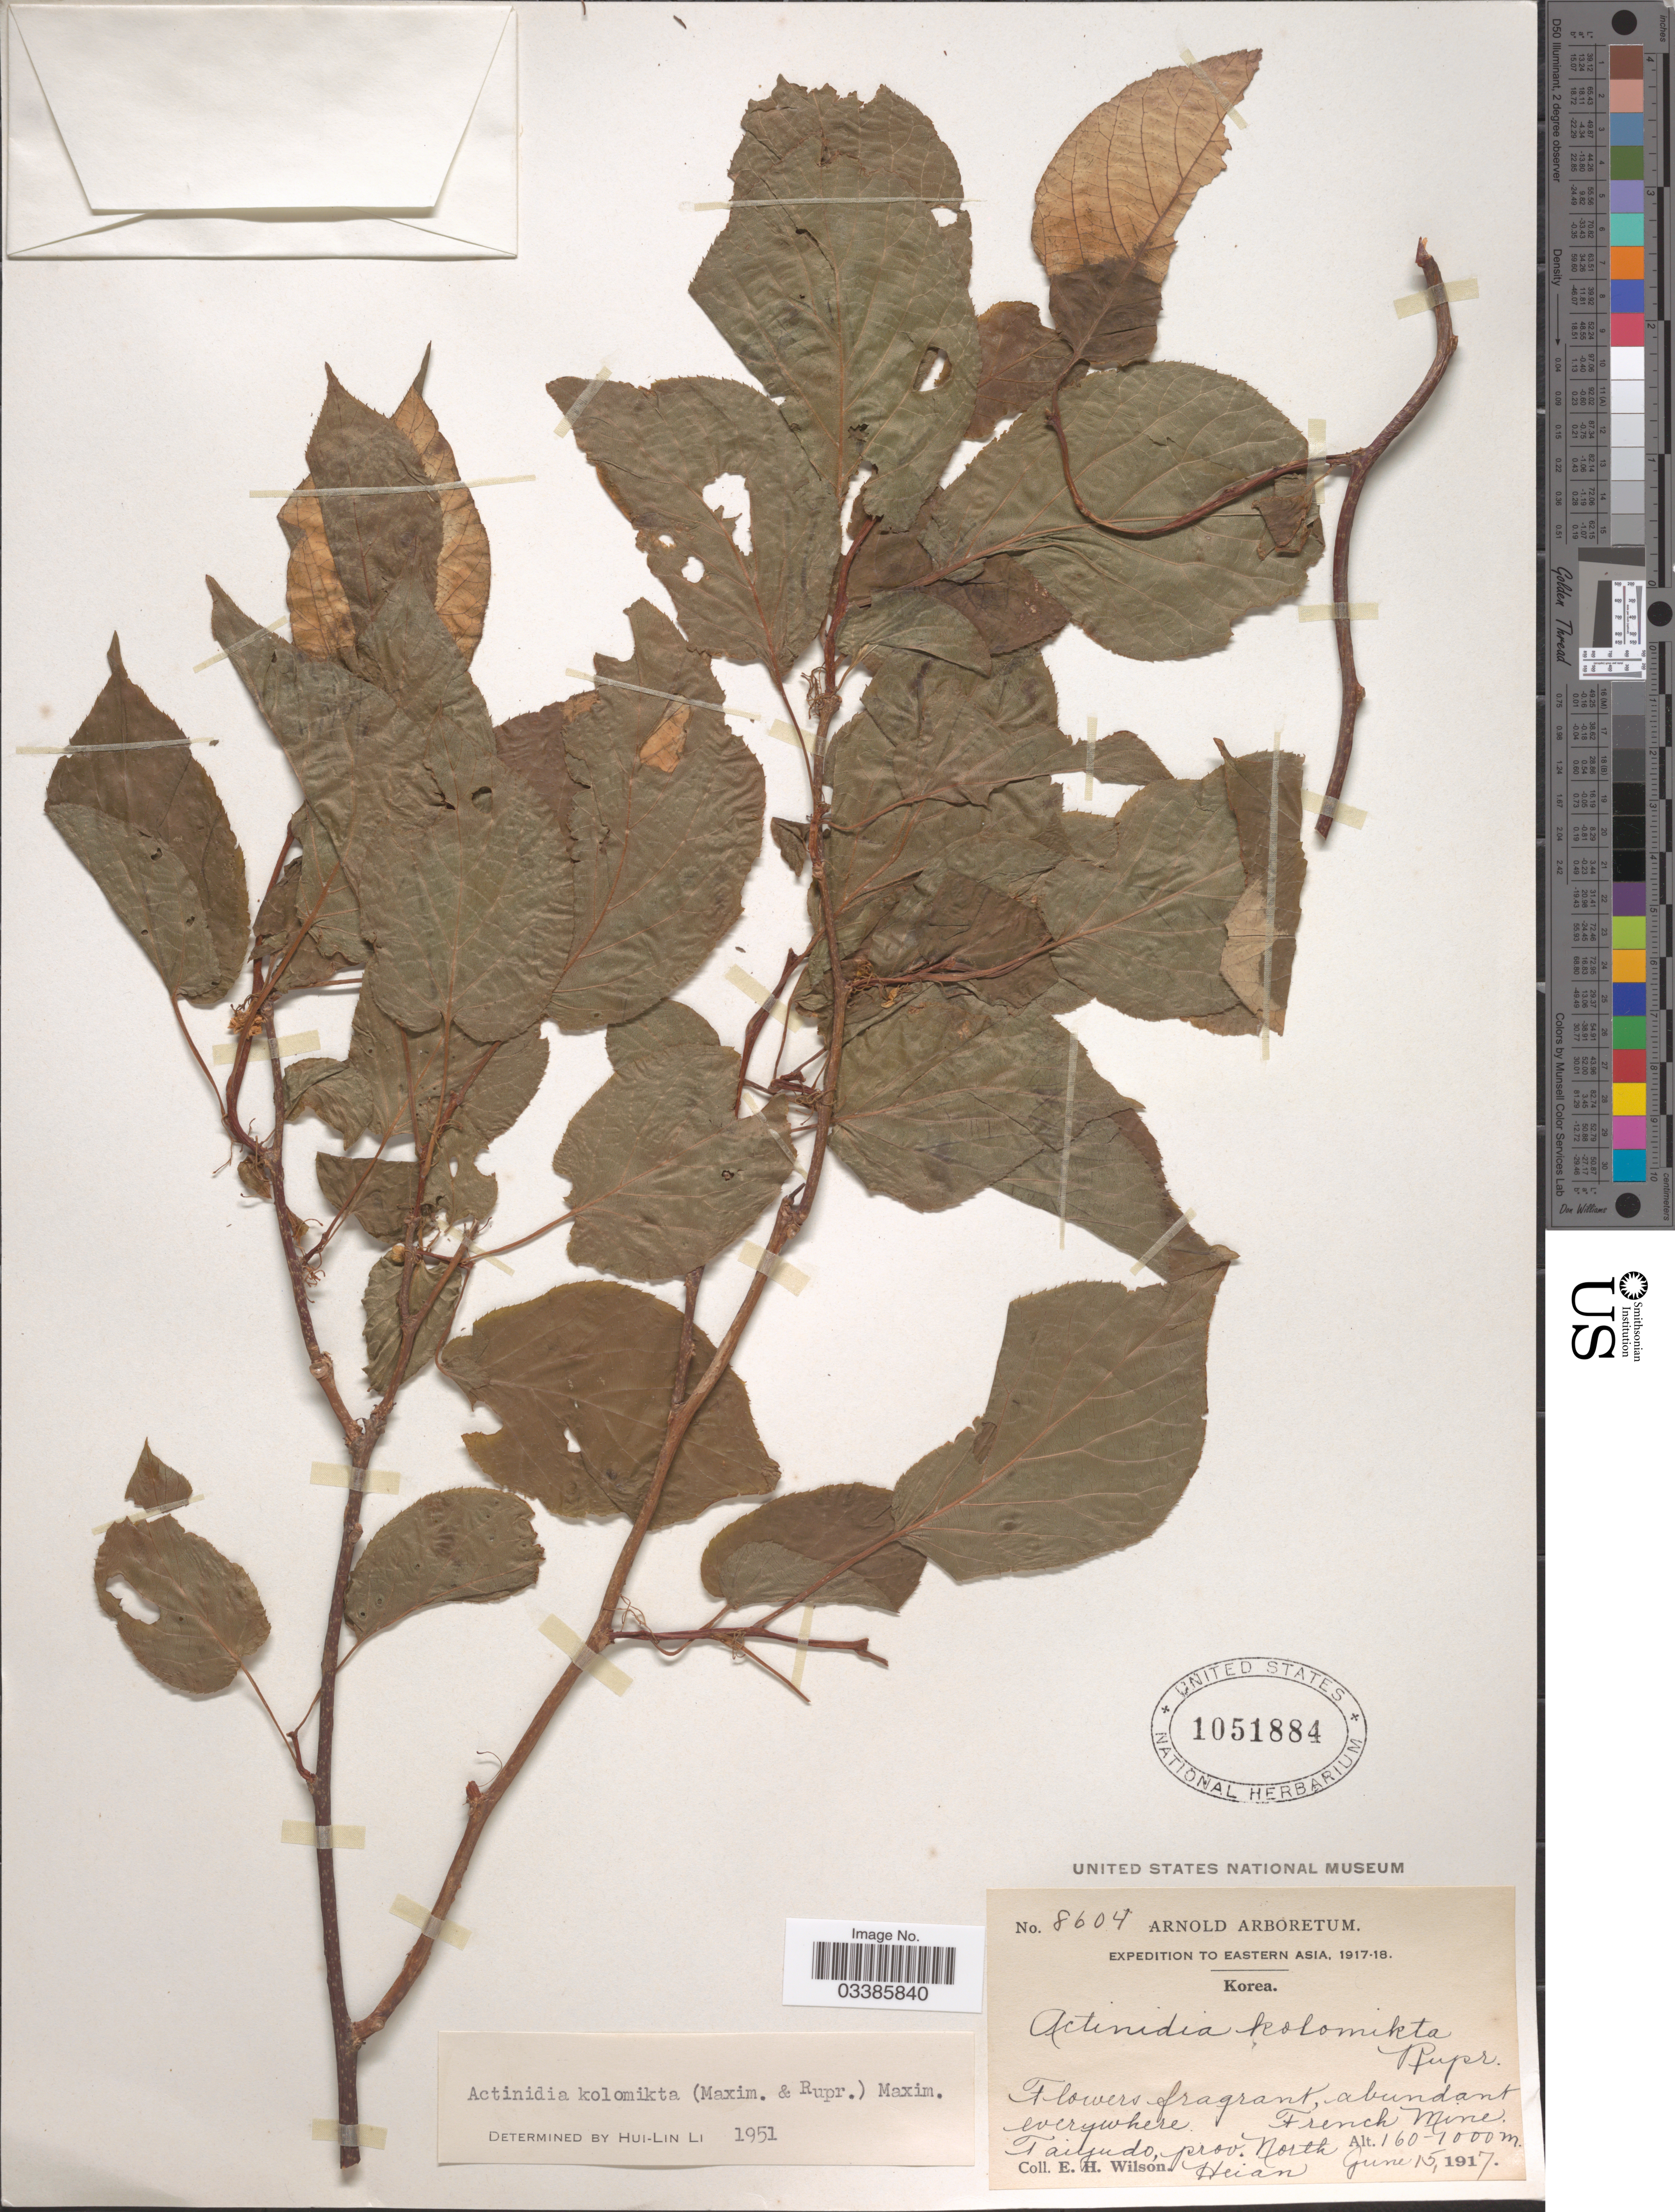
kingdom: Plantae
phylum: Tracheophyta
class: Magnoliopsida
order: Ericales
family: Actinidiaceae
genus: Actinidia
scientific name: Actinidia kolomikta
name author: (Rupr. & Maxim.) Maxim.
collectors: E. Wilson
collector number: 8604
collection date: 1917-06-15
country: North Korea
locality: French Mine. Taiyudo, prov. North Heian.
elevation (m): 160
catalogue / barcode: US 1051884